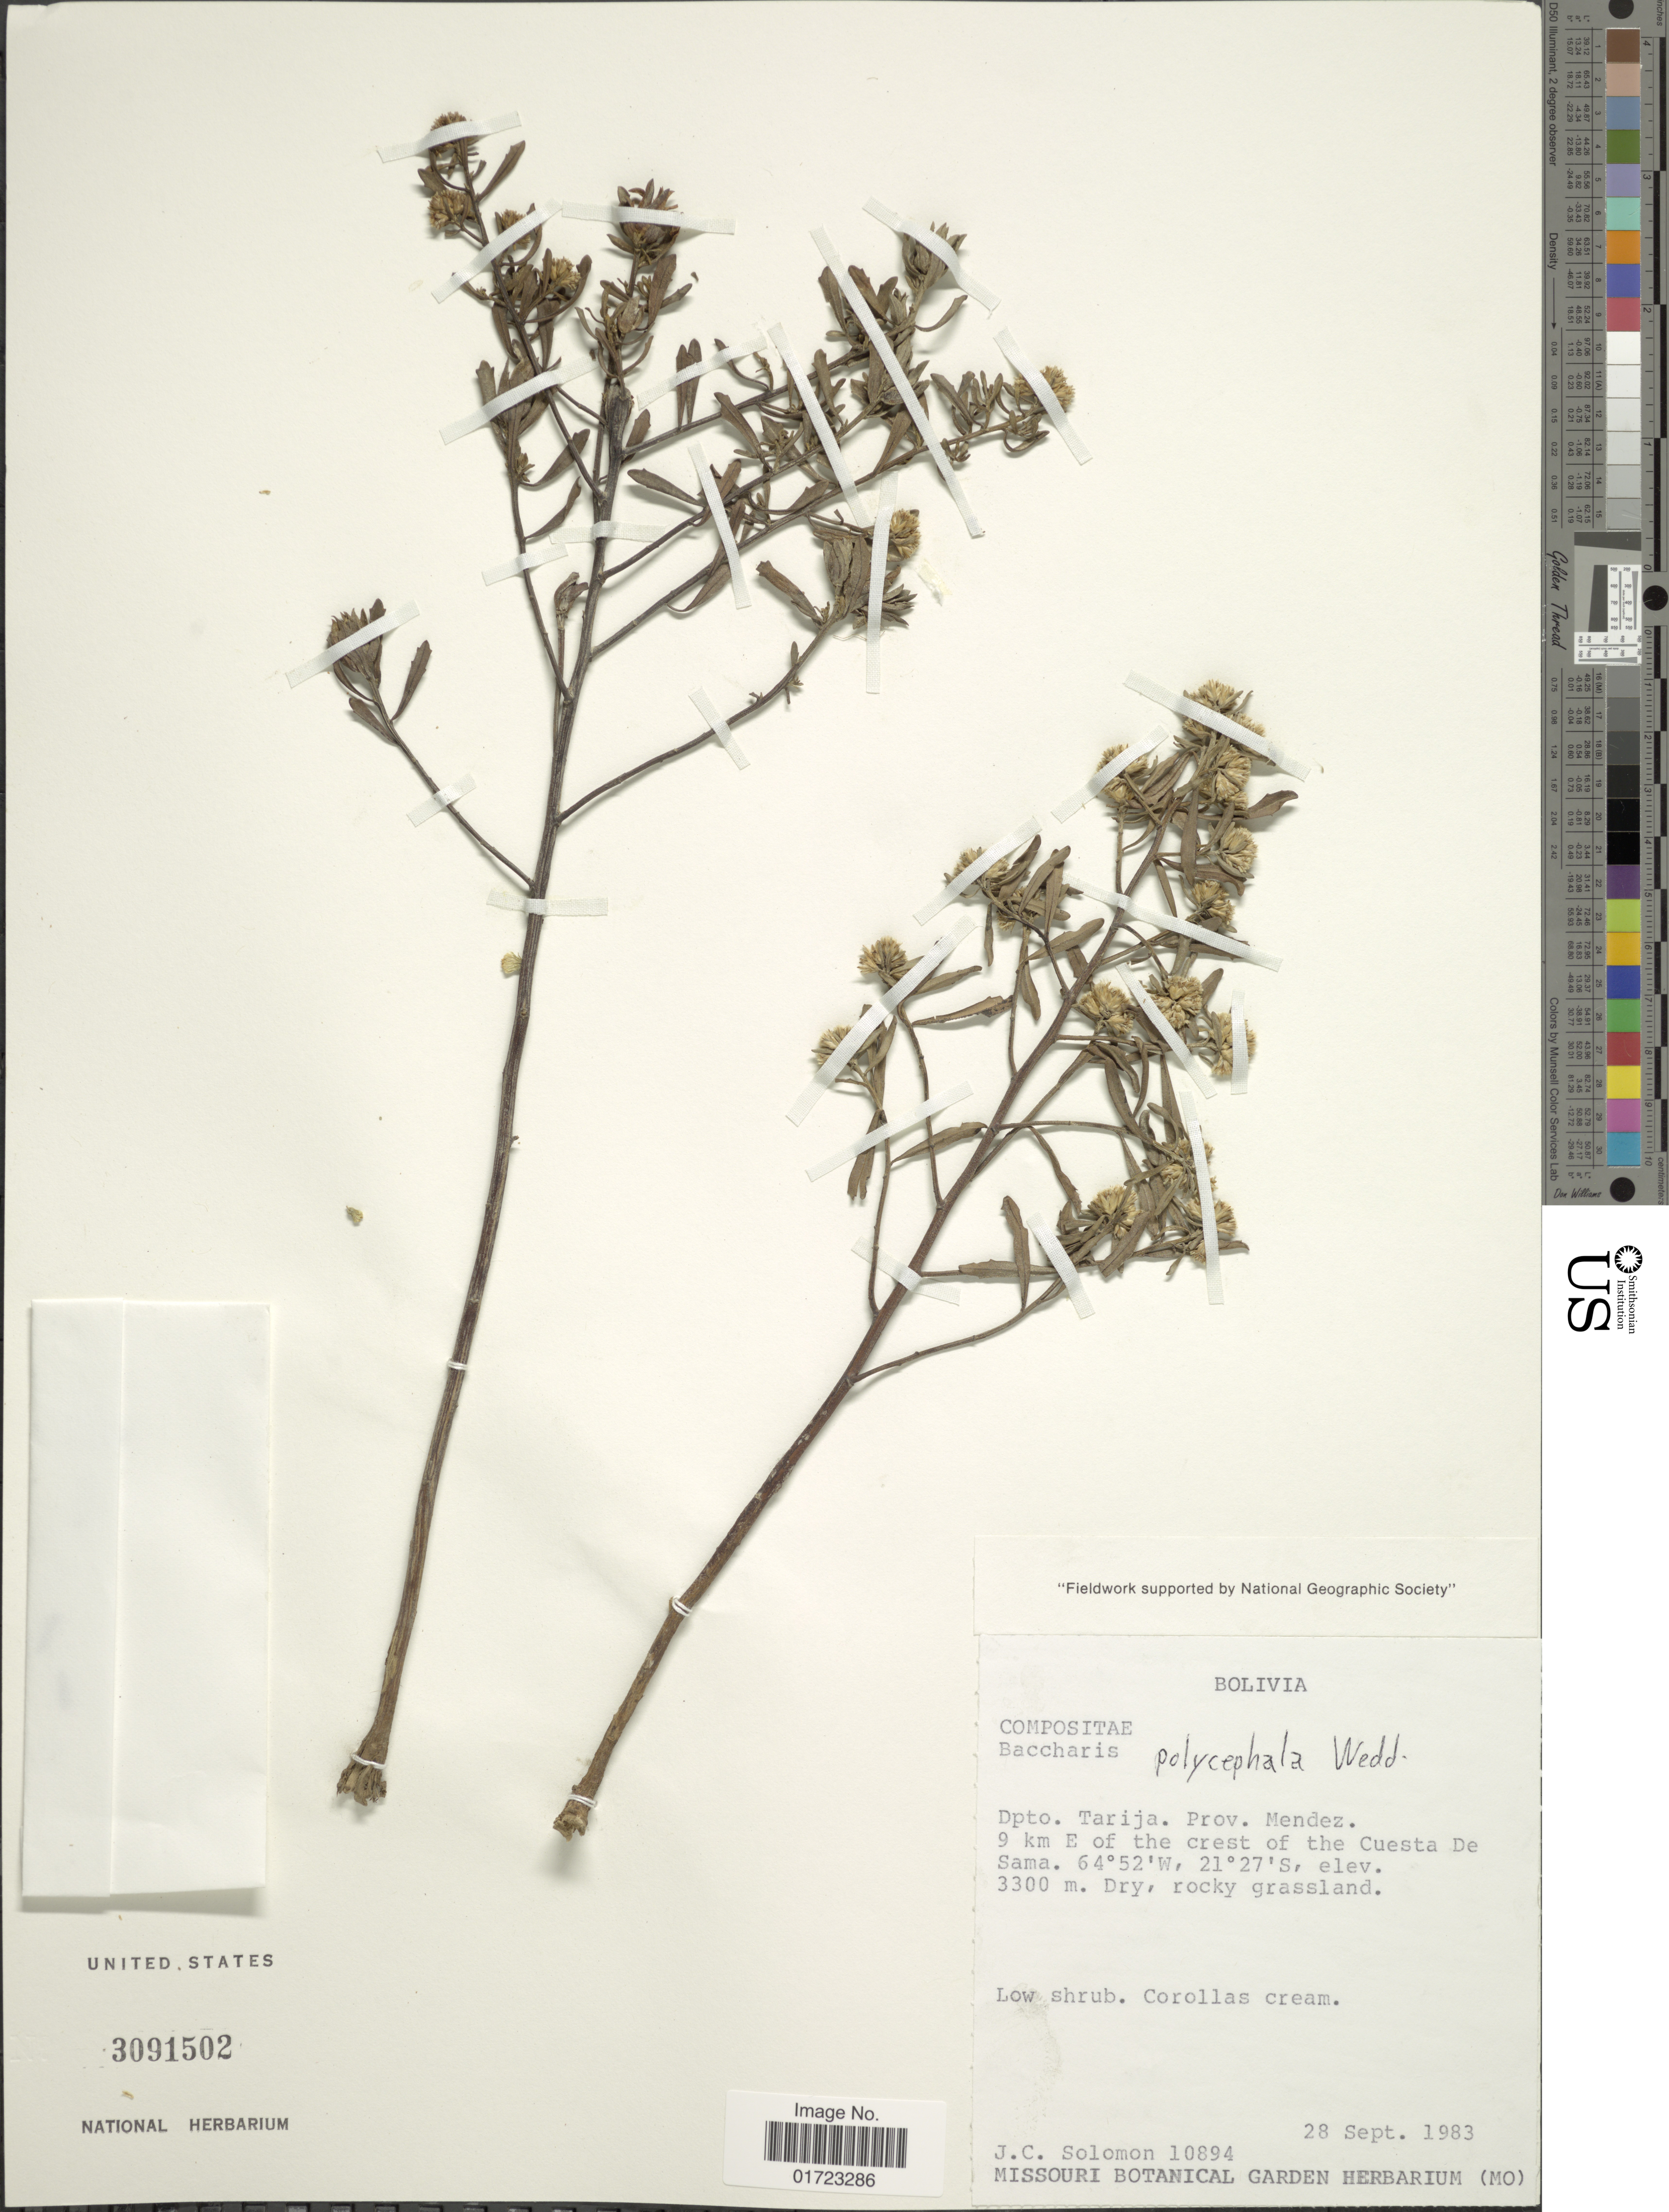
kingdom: Plantae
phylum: Tracheophyta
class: Magnoliopsida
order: Asterales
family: Asteraceae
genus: Baccharis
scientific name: Baccharis polycephala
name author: Wedd.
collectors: J. C. Solomon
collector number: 10894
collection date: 1983-09-28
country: Bolivia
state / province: Tarija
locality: Dpto. Tarija. Prov. Mendez. 9 km E of the crest of the Cuesta De Sama.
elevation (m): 3300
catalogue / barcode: US 3091502